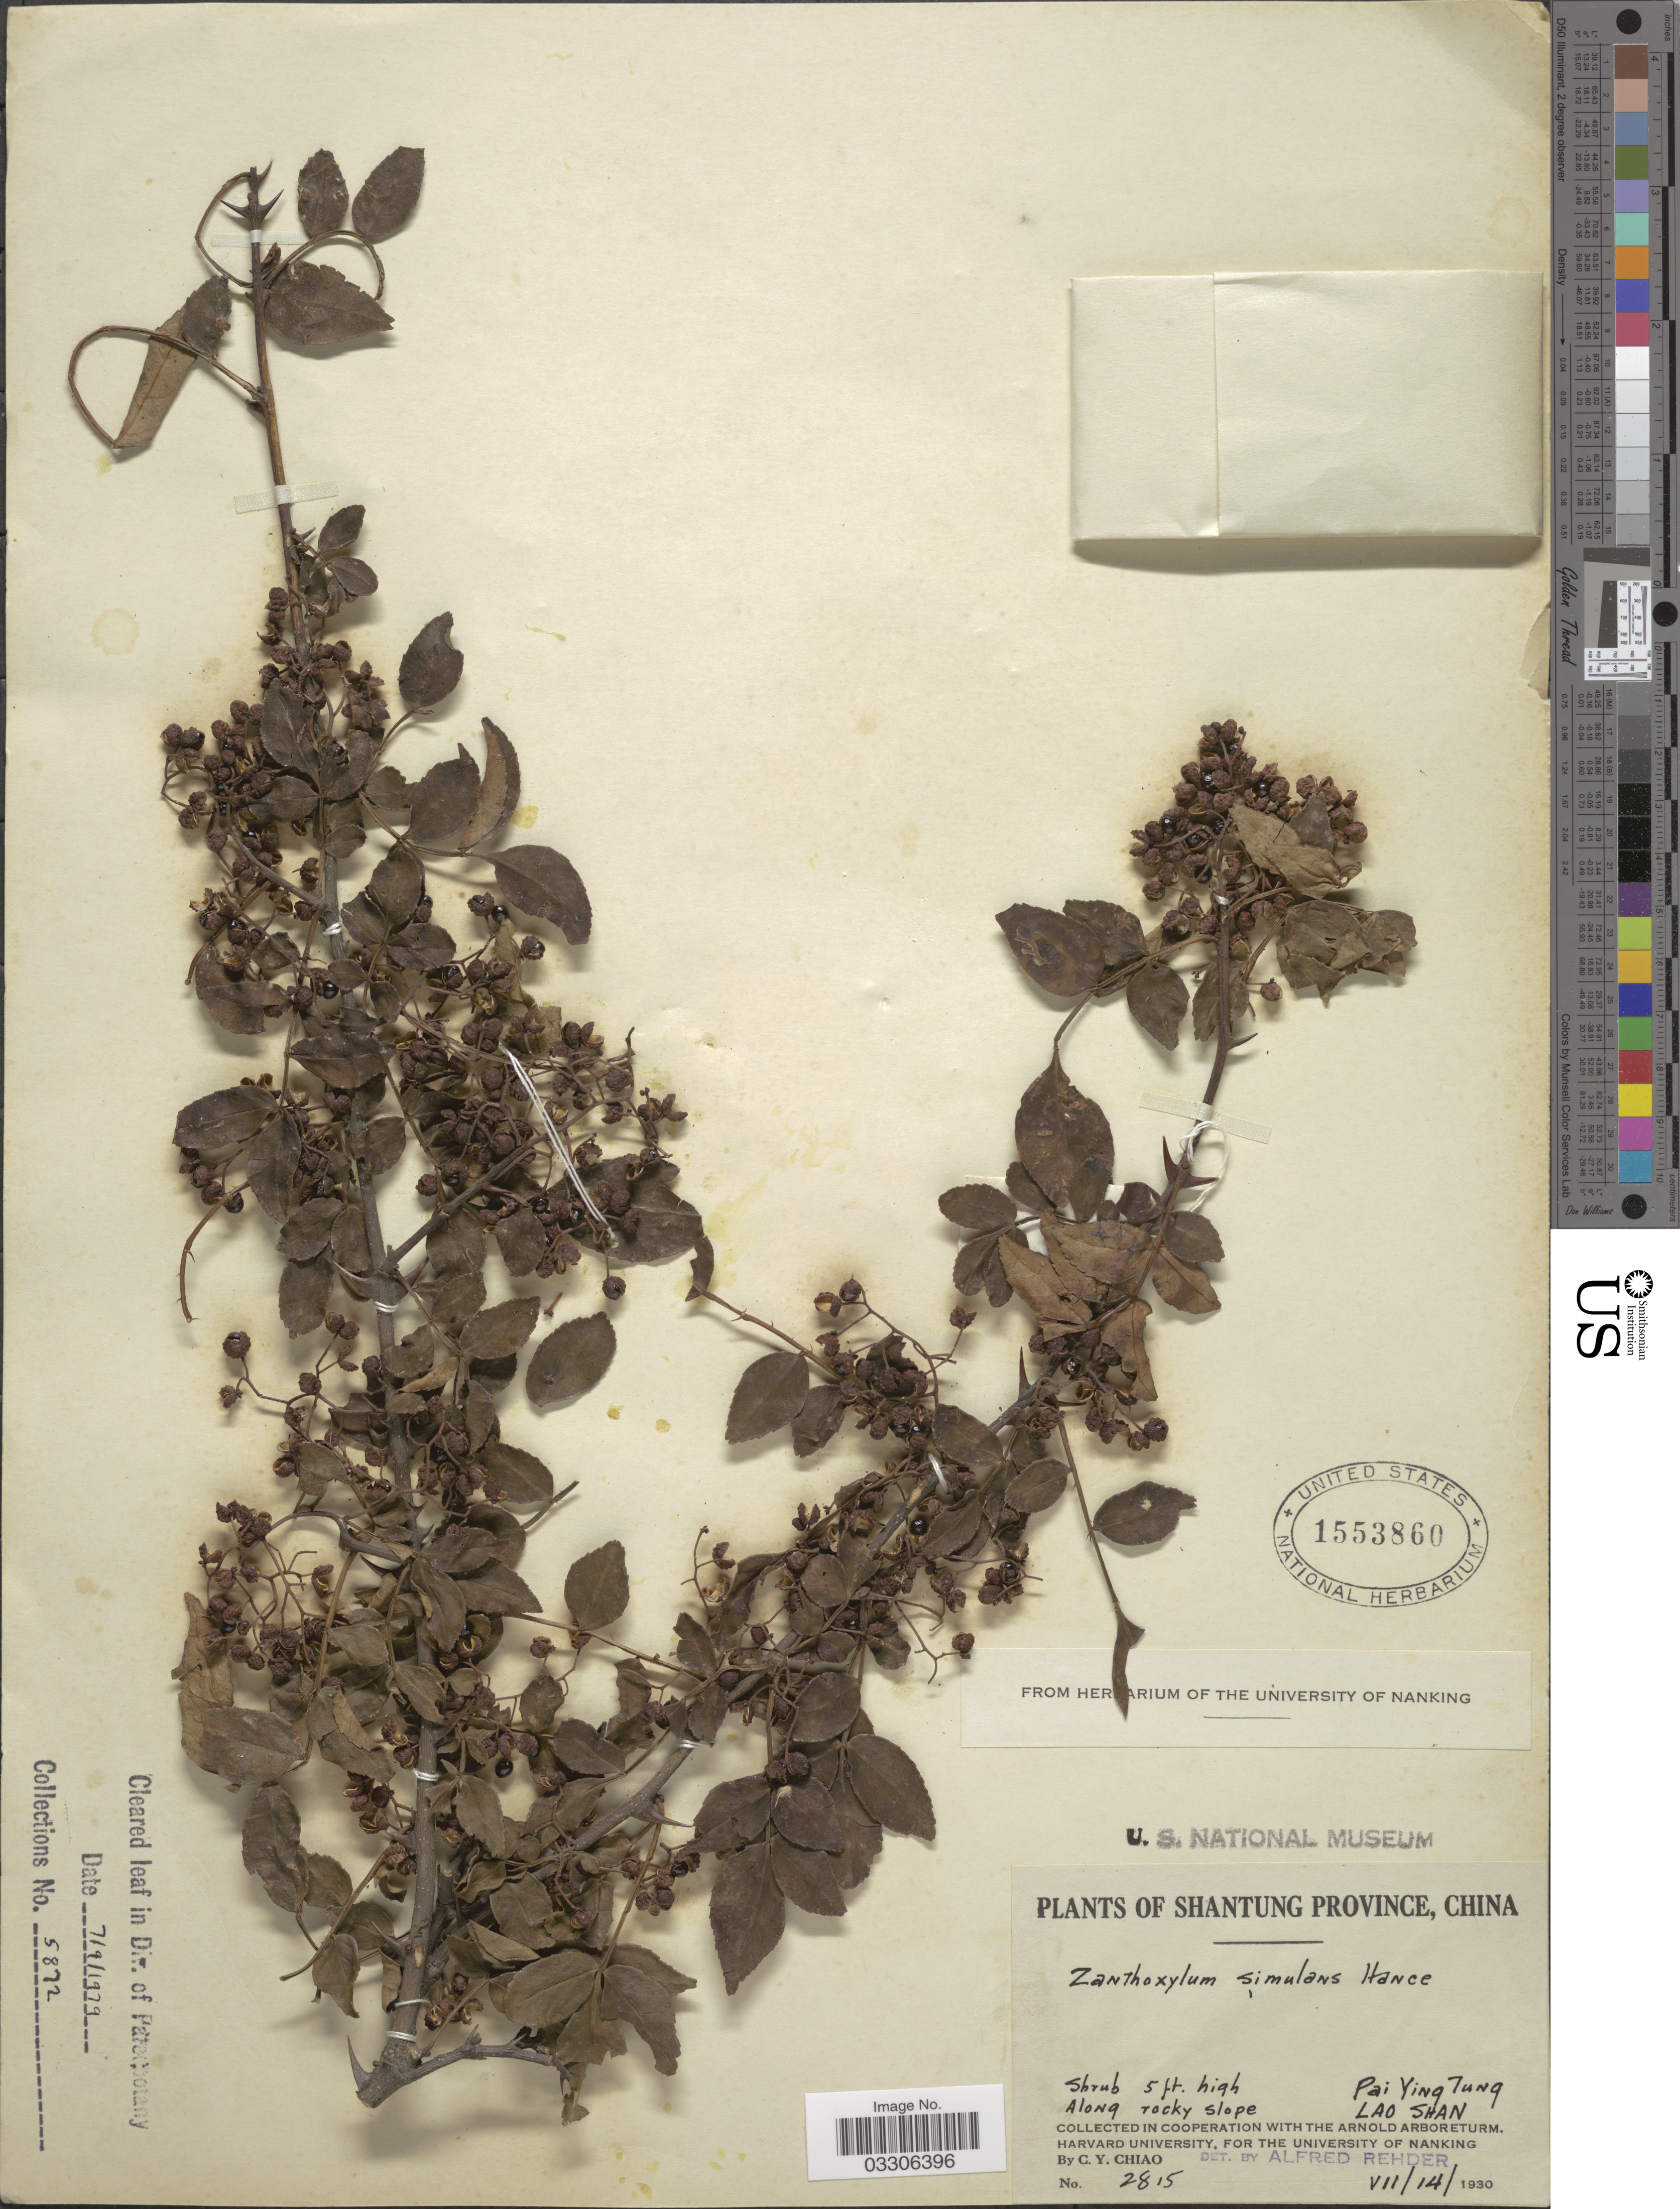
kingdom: Plantae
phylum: Tracheophyta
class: Magnoliopsida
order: Sapindales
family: Rutaceae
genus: Zanthoxylum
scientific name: Zanthoxylum simulans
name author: Hance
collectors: C. Y. Chiao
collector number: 2815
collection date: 1930-07-14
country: China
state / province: Shandong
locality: Shantung Province. Pai Ying Tung. Lao Shan.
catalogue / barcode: US 1553860